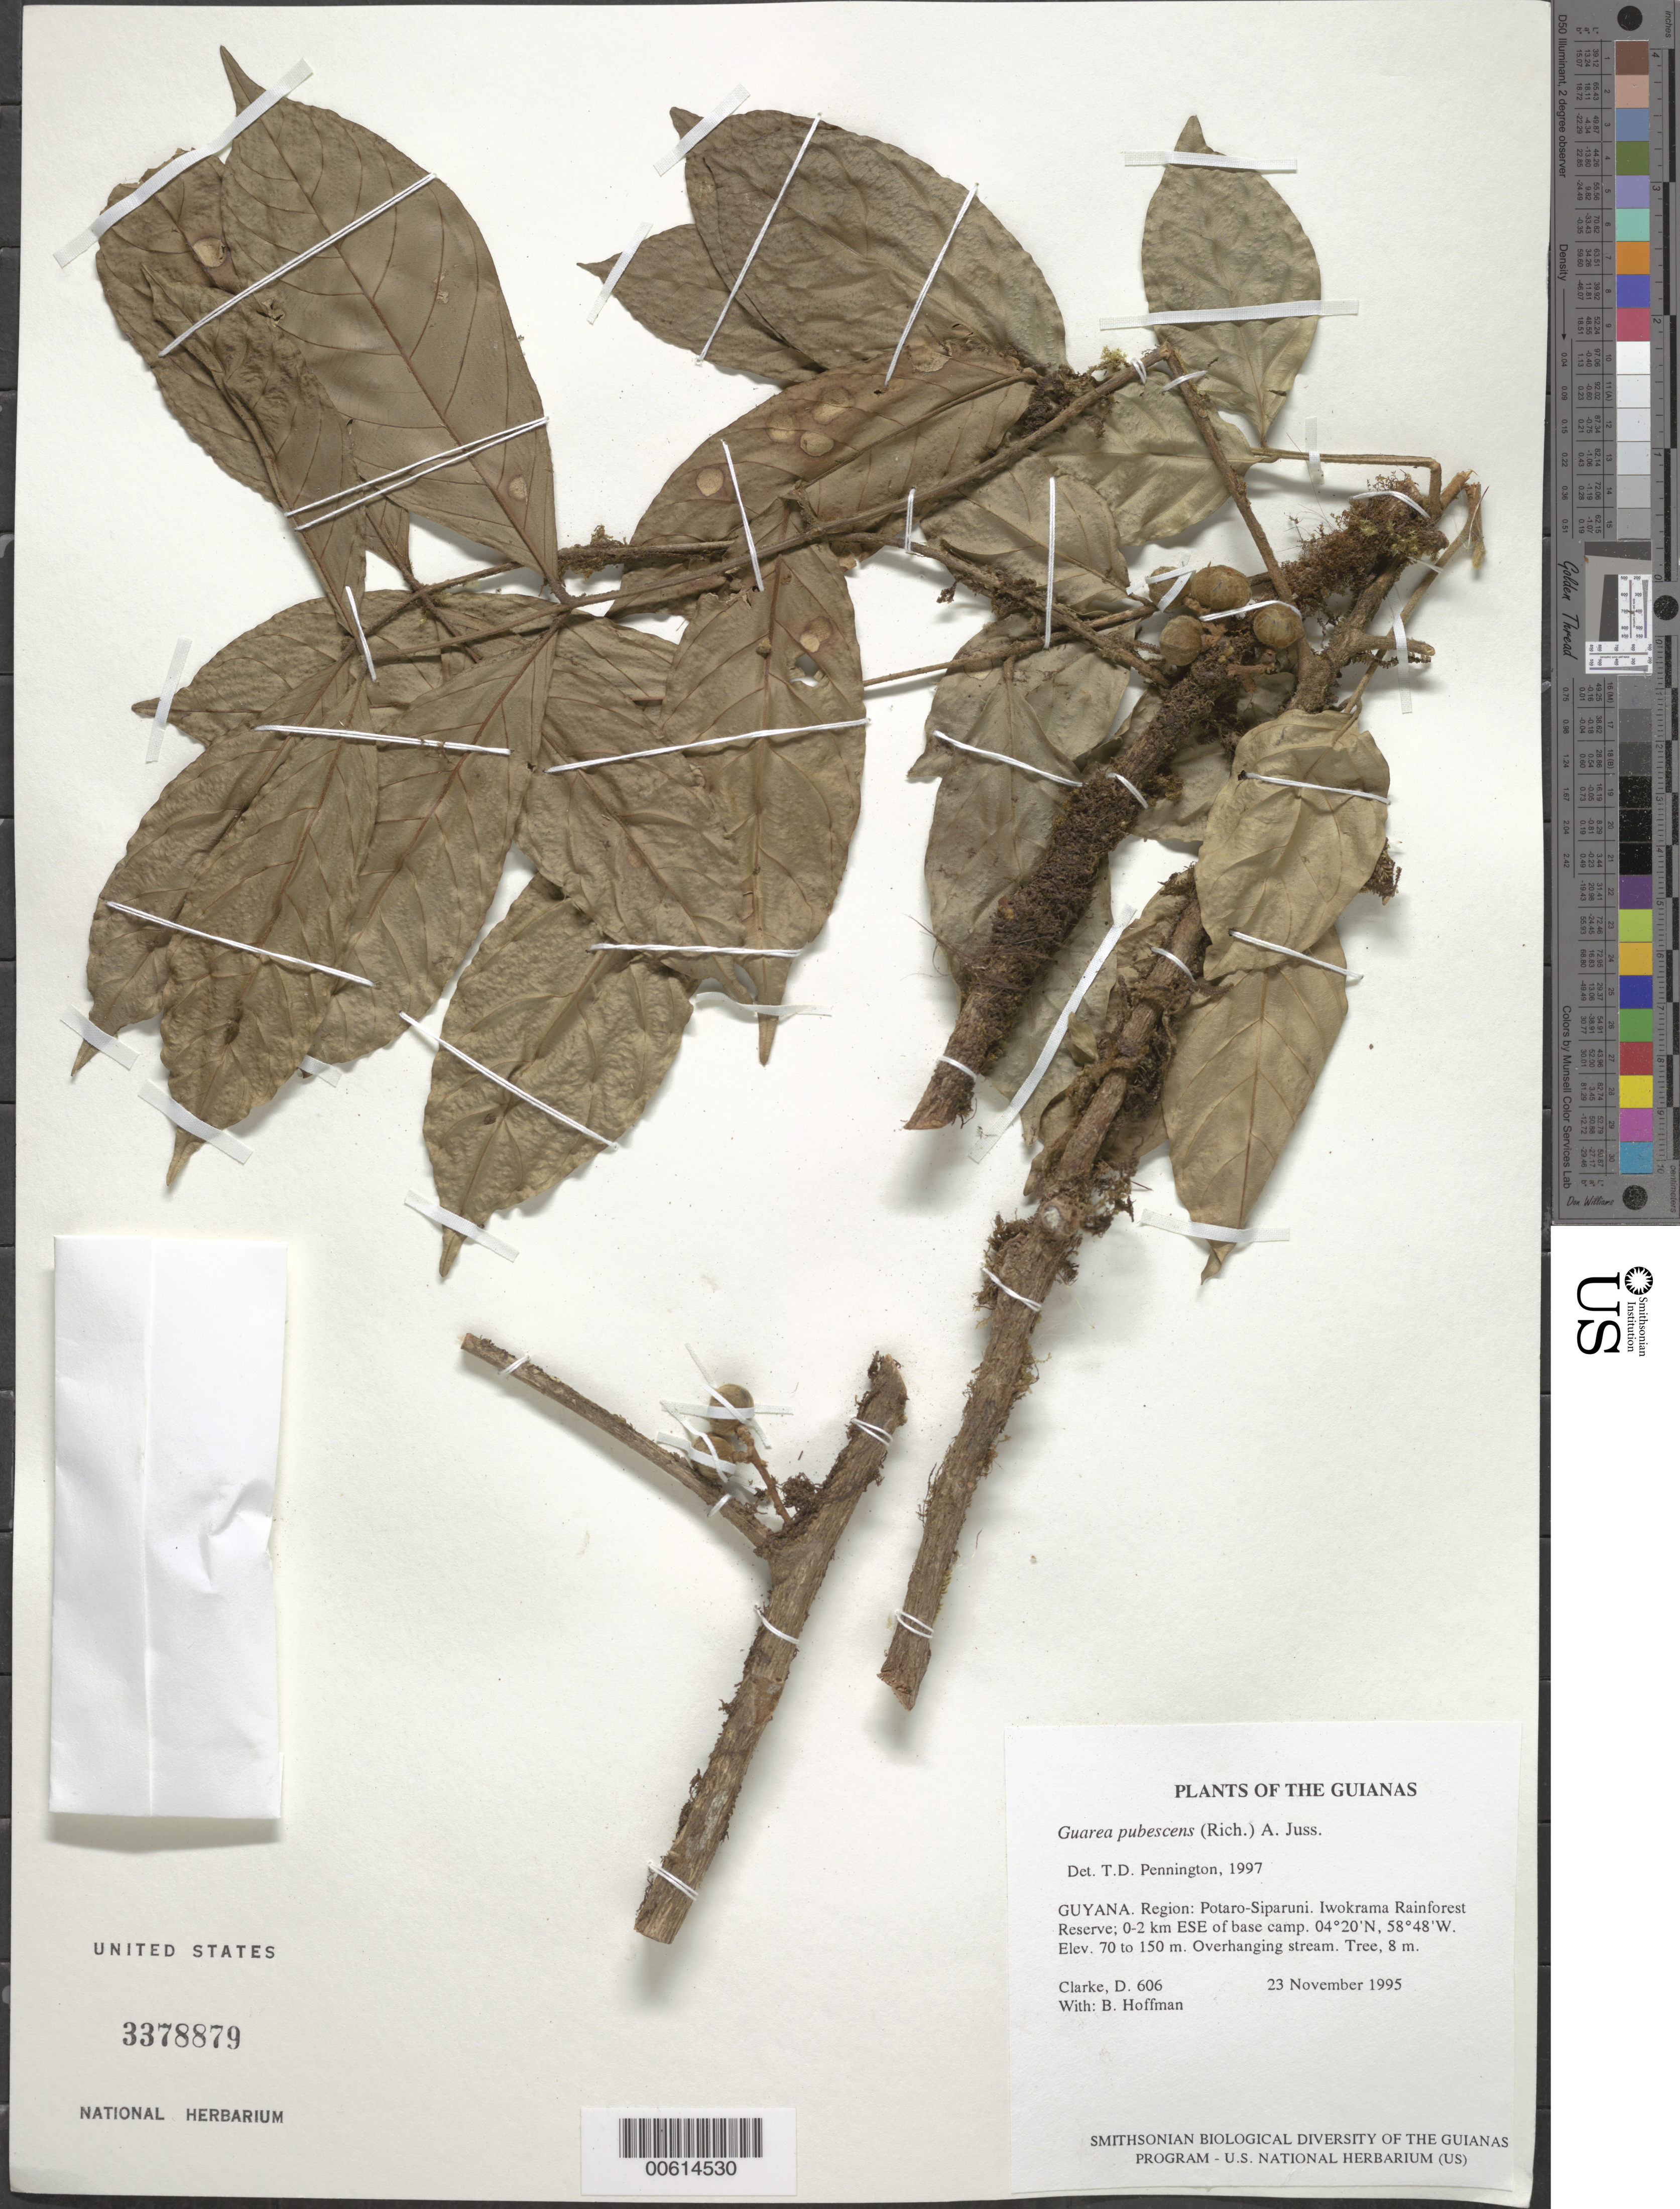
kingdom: Plantae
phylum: Tracheophyta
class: Magnoliopsida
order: Sapindales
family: Meliaceae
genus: Guarea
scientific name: Guarea pubescens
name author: (Rich.) A. Juss.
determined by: Pennington, T. D., (K)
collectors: H. D. Clarke & B. Hoffman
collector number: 606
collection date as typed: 23 November 1995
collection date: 1995-11-23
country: Guyana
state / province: Potaro-Siparuni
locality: Iwokrama Rainforest Reserve; 0-2 km ESE of base camp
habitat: Overhanging stream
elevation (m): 70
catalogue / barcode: US 3378879